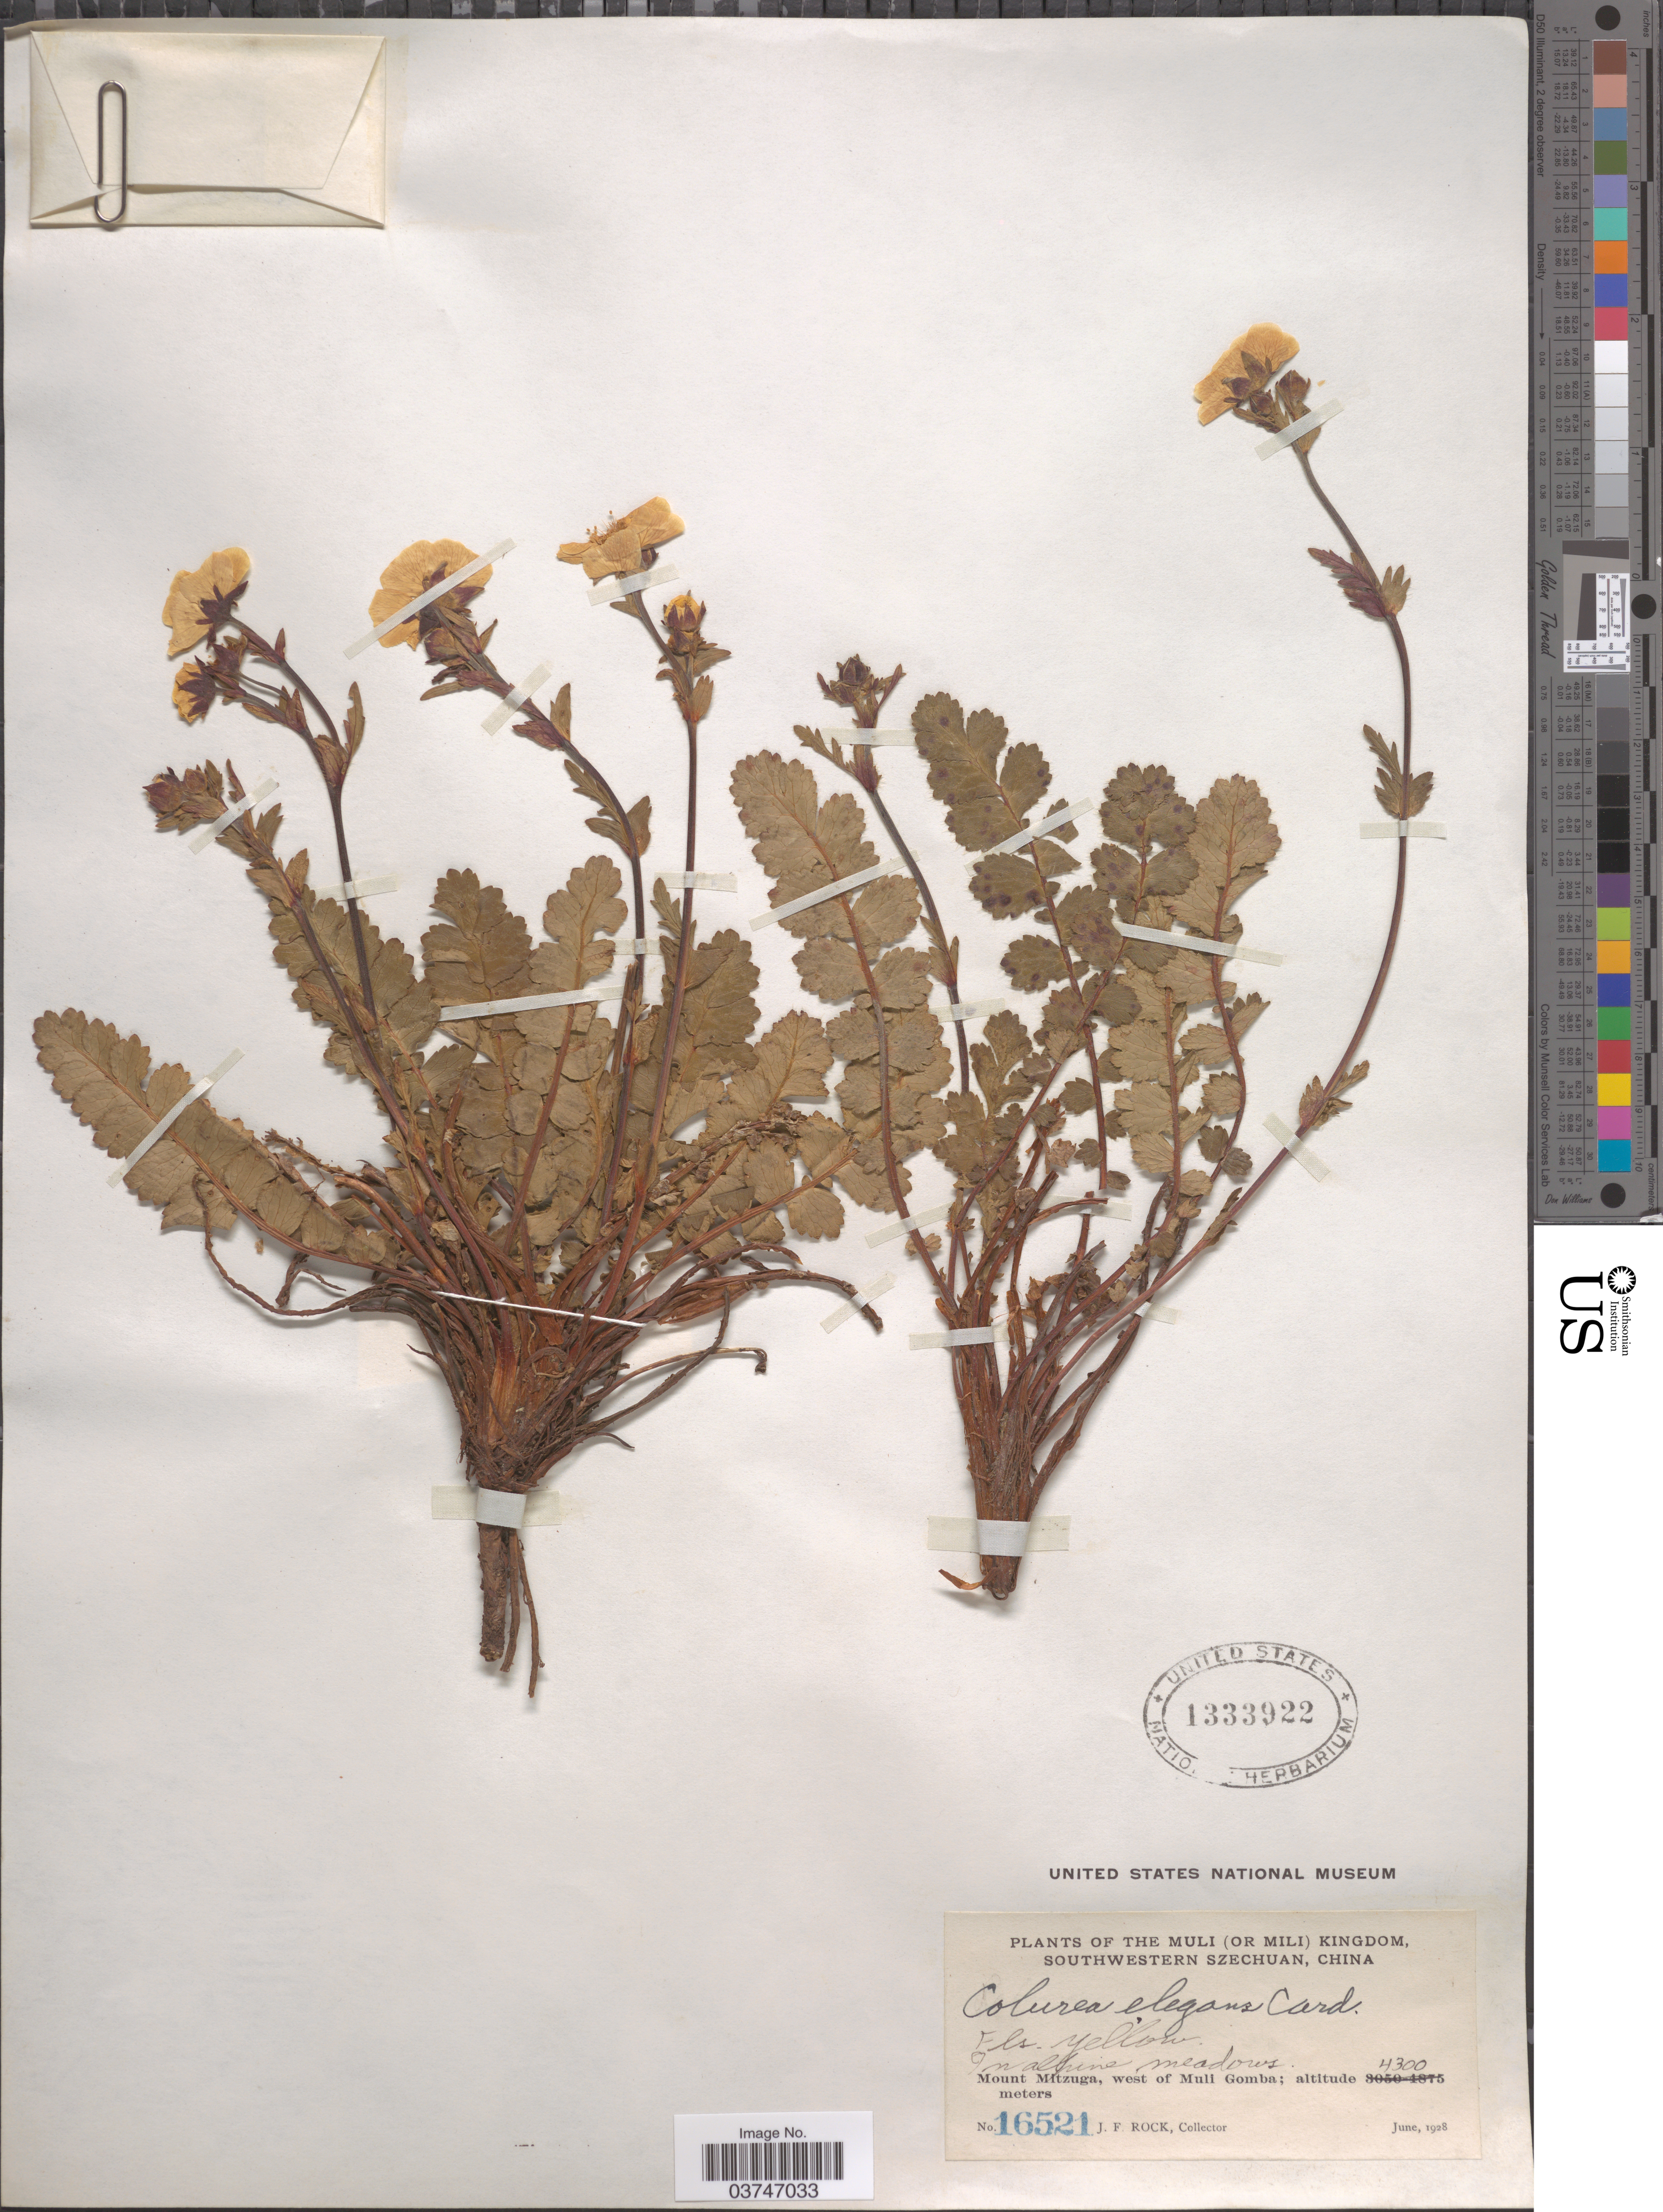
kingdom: Plantae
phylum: Tracheophyta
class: Magnoliopsida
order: Rosales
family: Rosaceae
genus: Coluria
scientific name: Coluria longifolia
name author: Maxim.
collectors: J. Rock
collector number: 16521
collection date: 1928-06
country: China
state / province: Sichuan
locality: The Muli (or Mili) Kingdom, Southwestern Szechuan. Mount Mitzuga, west of Muli Gomba.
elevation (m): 4300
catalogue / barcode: US 1333922